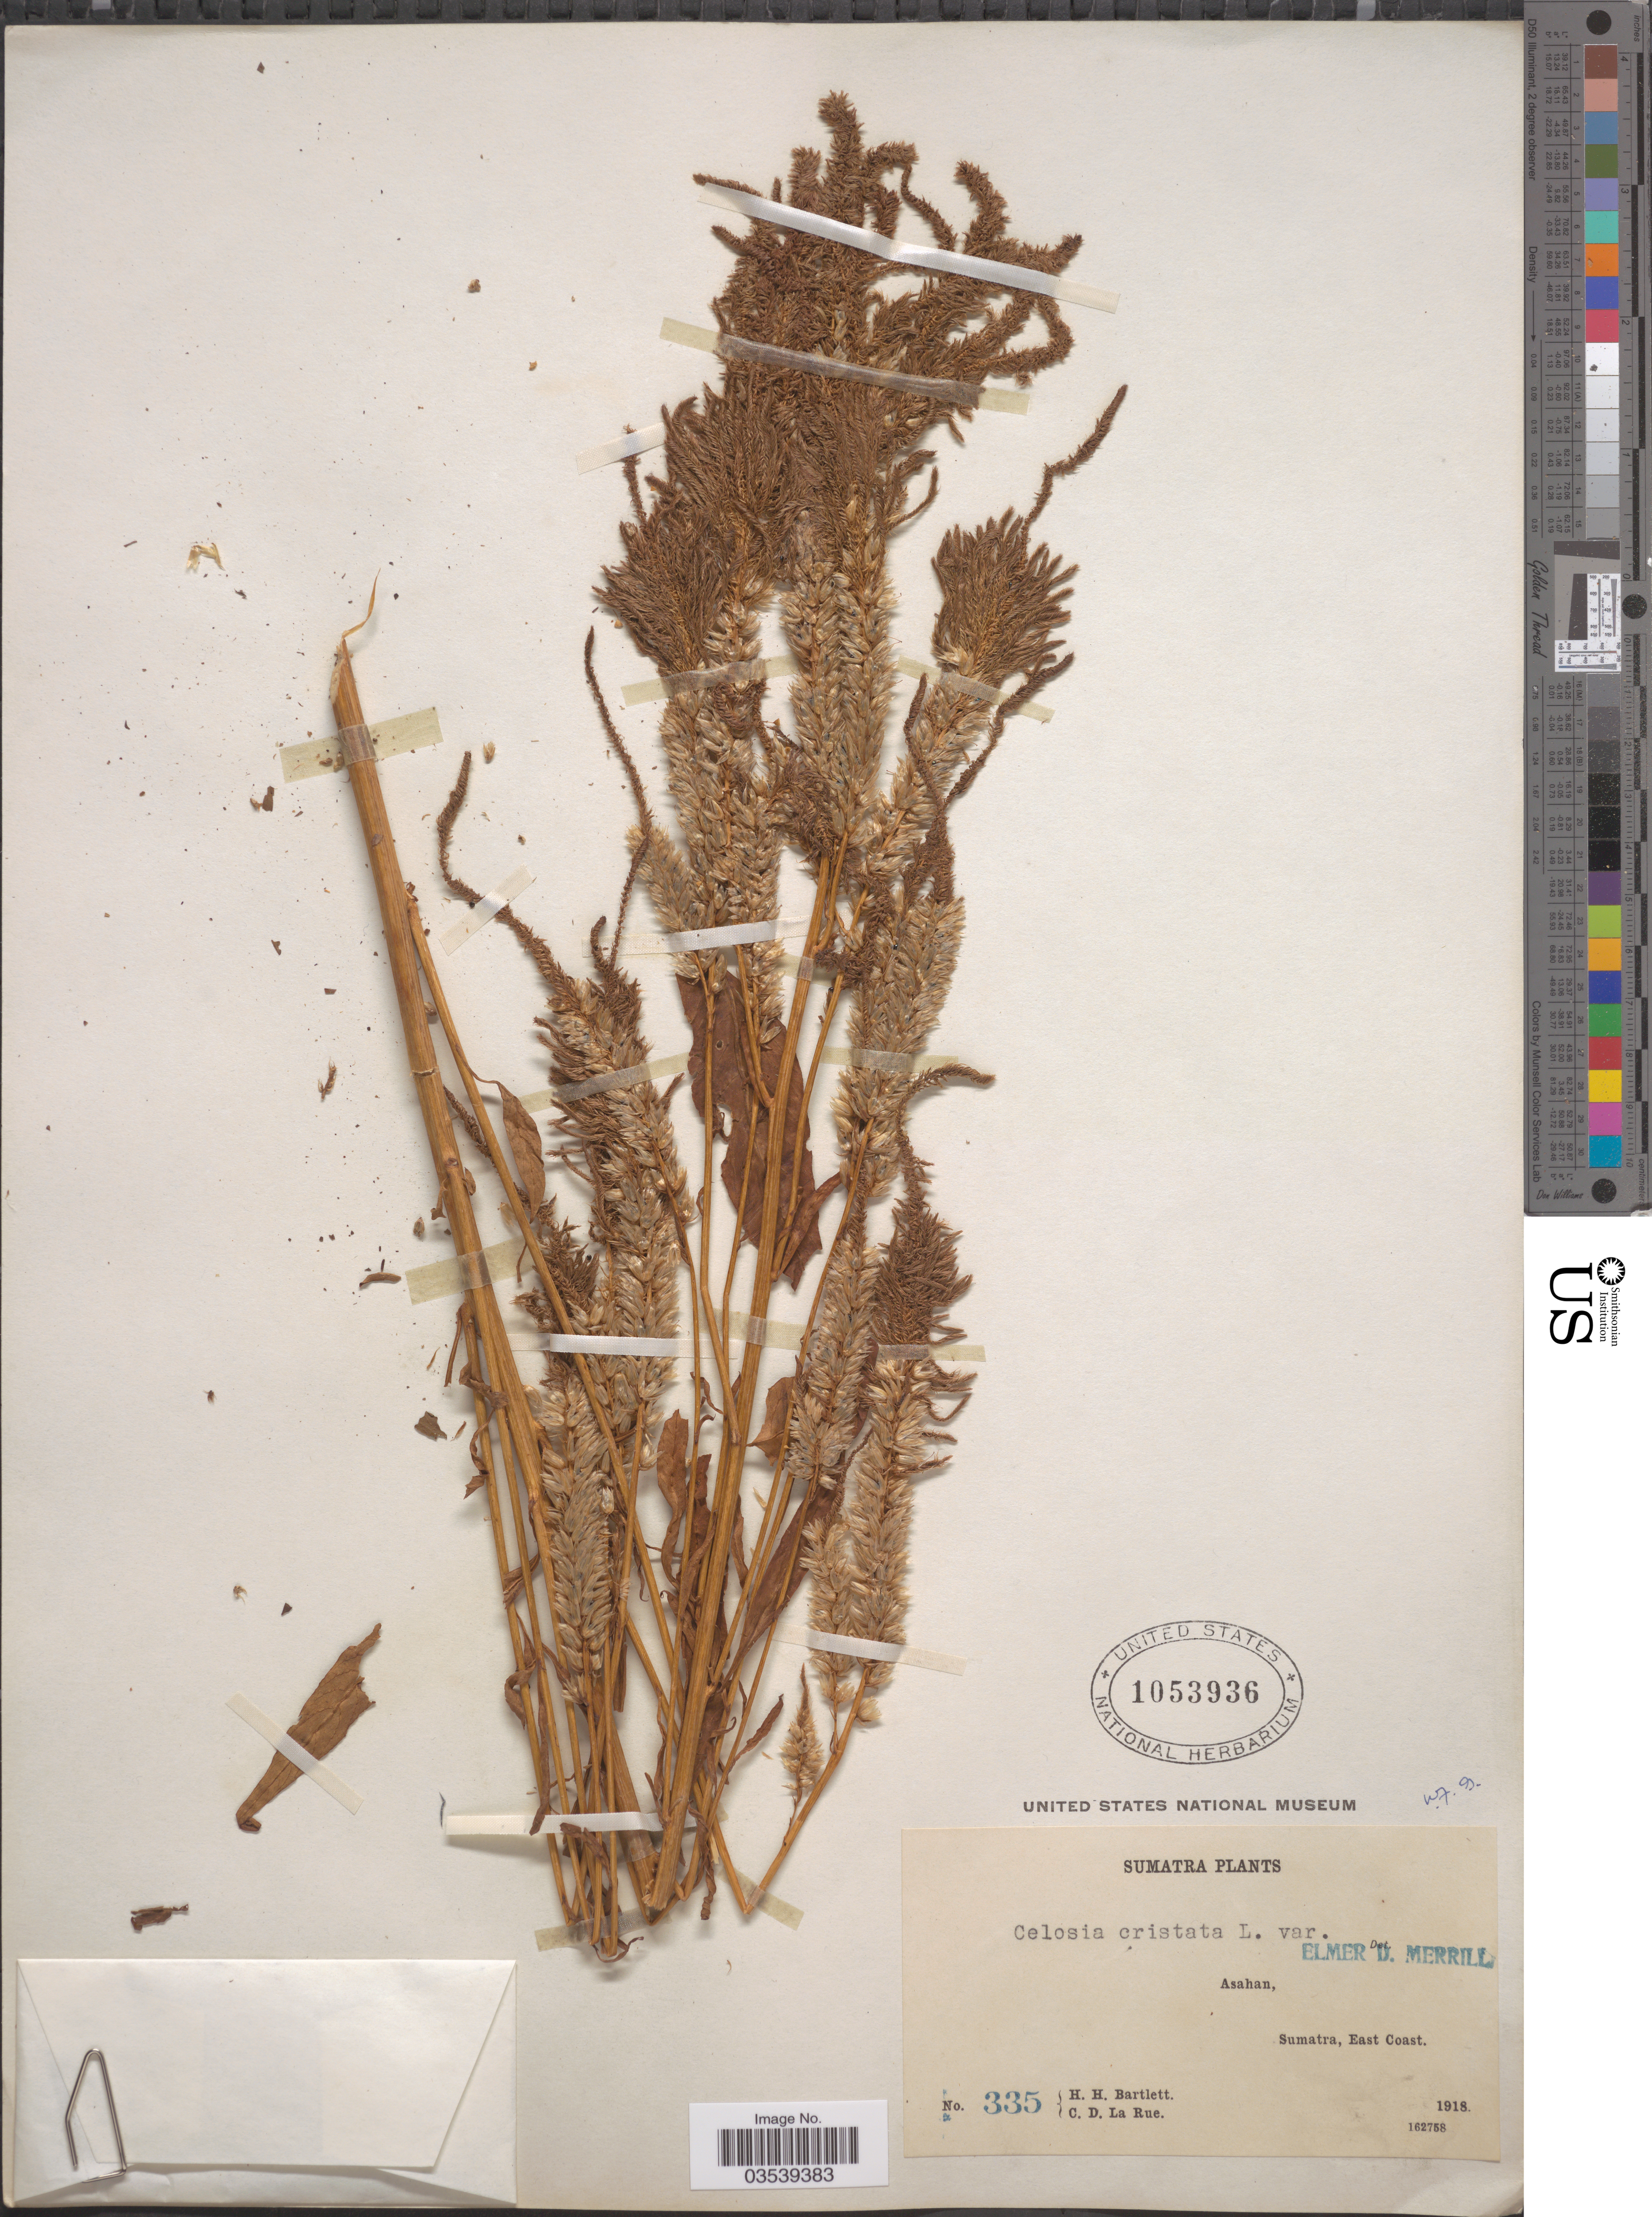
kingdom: Plantae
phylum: Tracheophyta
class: Magnoliopsida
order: Caryophyllales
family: Amaranthaceae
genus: Celosia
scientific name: Celosia argentea var. cristata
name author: (L.) Kuntze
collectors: H. H. Bartlett & C. La Rue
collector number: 335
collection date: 1918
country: Indonesia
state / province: Sumatra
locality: Asahan, East Coast.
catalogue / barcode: US 1053936